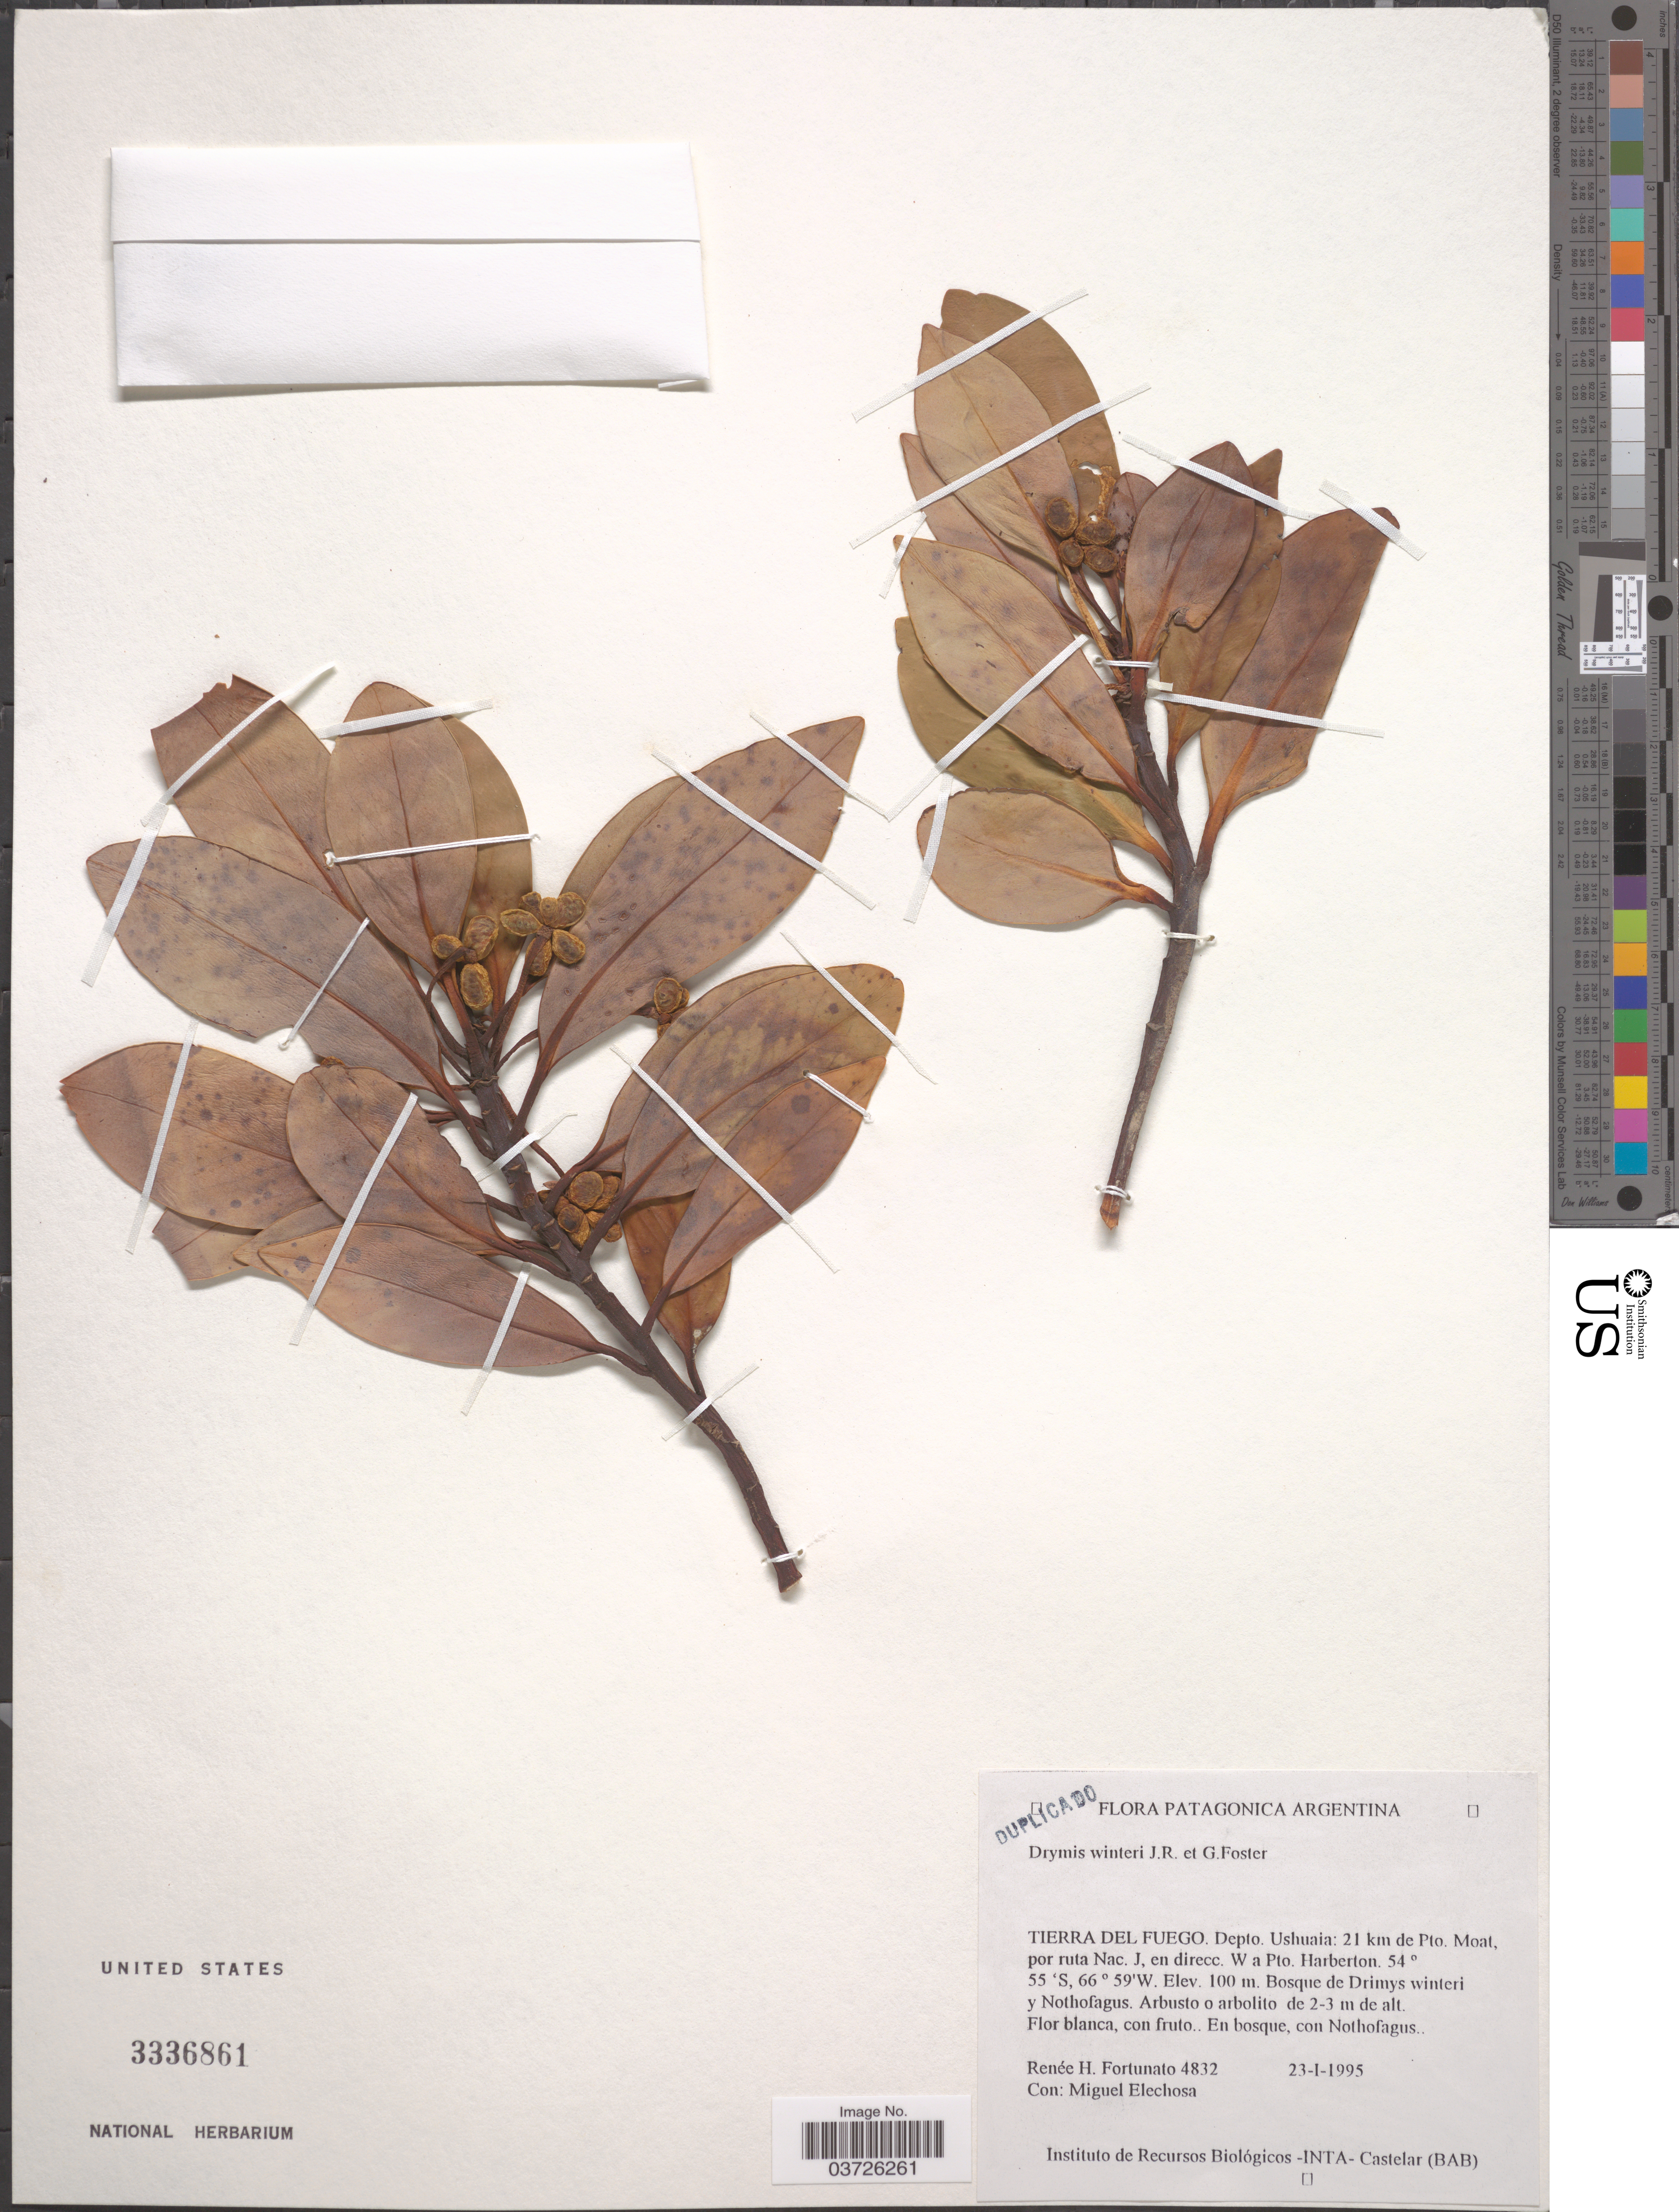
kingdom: Plantae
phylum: Tracheophyta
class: Magnoliopsida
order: Canellales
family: Winteraceae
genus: Drimys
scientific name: Drimys winteri var. winteri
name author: J.R. Forst. & G. Forst.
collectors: R. H. Fortunato & M. Elechosa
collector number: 4832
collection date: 1995-01-23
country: Argentina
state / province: Tierra del Fuego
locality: Patagonica Argentina. Depto. Ushuaia: 21 km de Pto. Moat, por ruta Nac. J, en direcc. W a Pto. Harberton.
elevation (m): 100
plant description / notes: Fruit temporarily sampled for micro-CT scanning.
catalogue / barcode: US 3336861